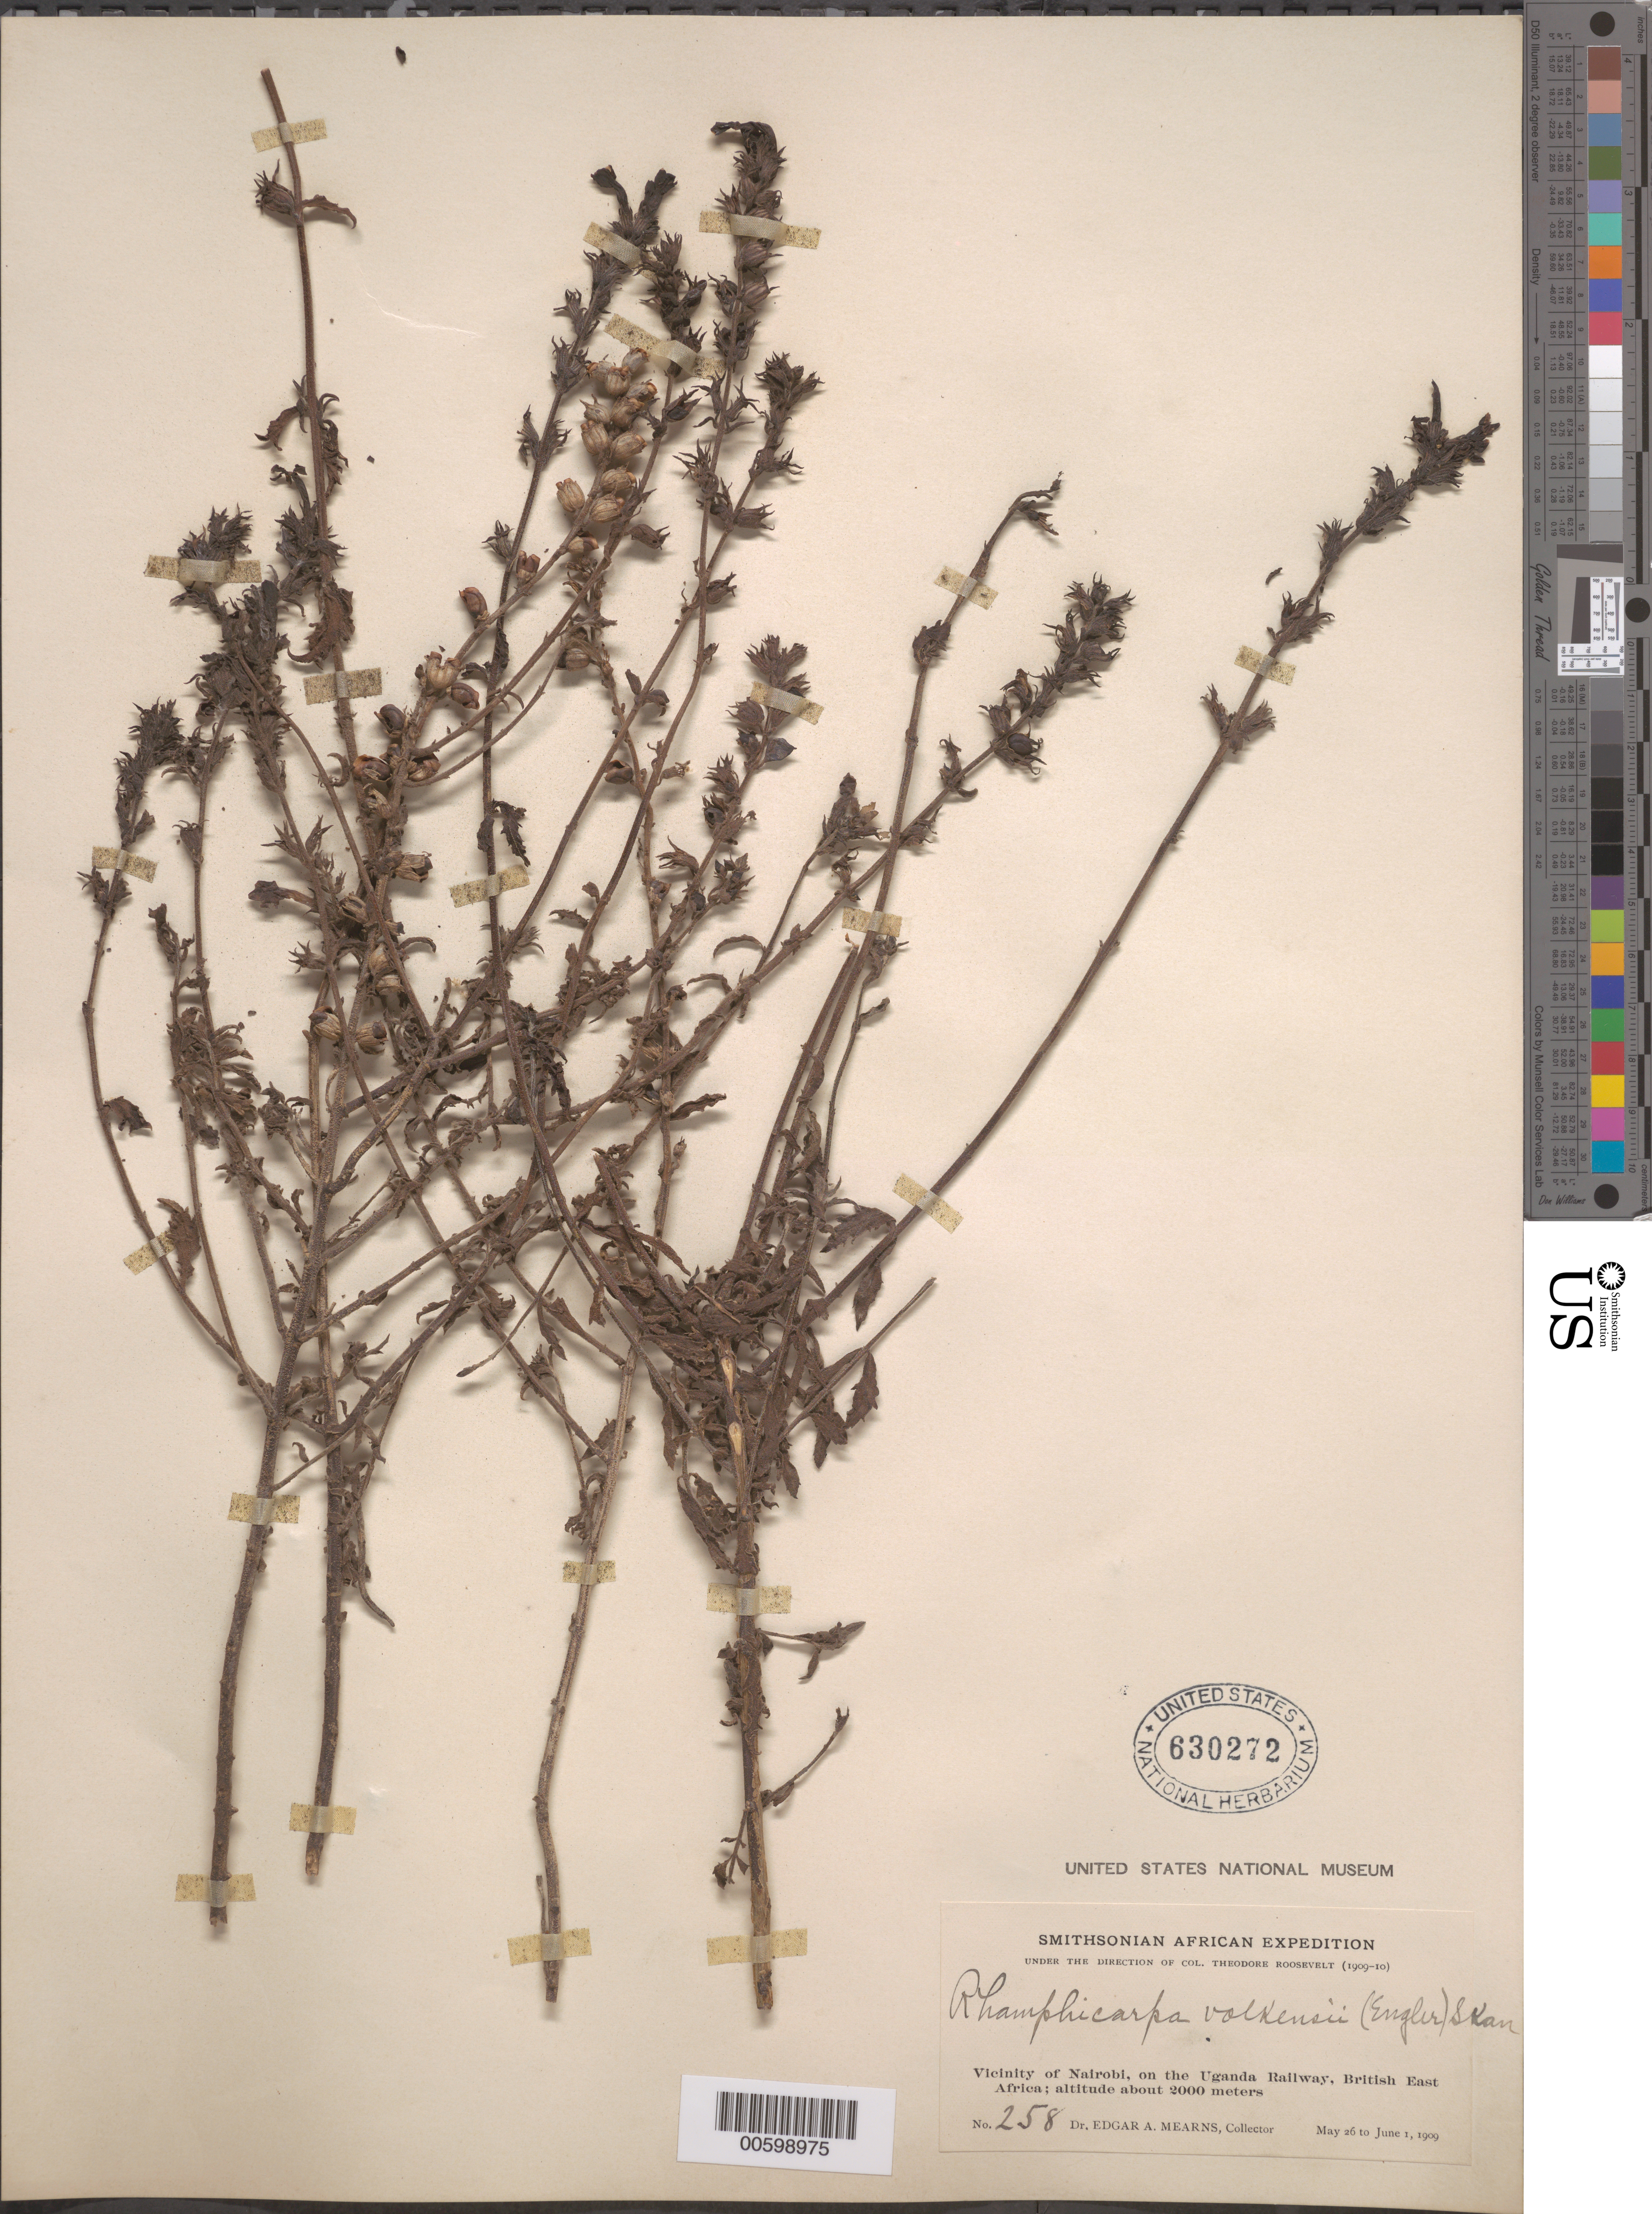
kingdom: Plantae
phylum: Tracheophyta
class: Magnoliopsida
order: Lamiales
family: Orobanchaceae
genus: Rhamphicarpa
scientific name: Rhamphicarpa volkensii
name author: (Engl.) Skan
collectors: E. A. Mearns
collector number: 258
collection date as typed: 26 May 1909 to 01 Jun 1909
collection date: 1909-05-26/1909-06-01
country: Kenya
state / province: Nairobi Area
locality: Vicinity of Nairobi, on the Uganda railway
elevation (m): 2000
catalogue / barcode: US 630272